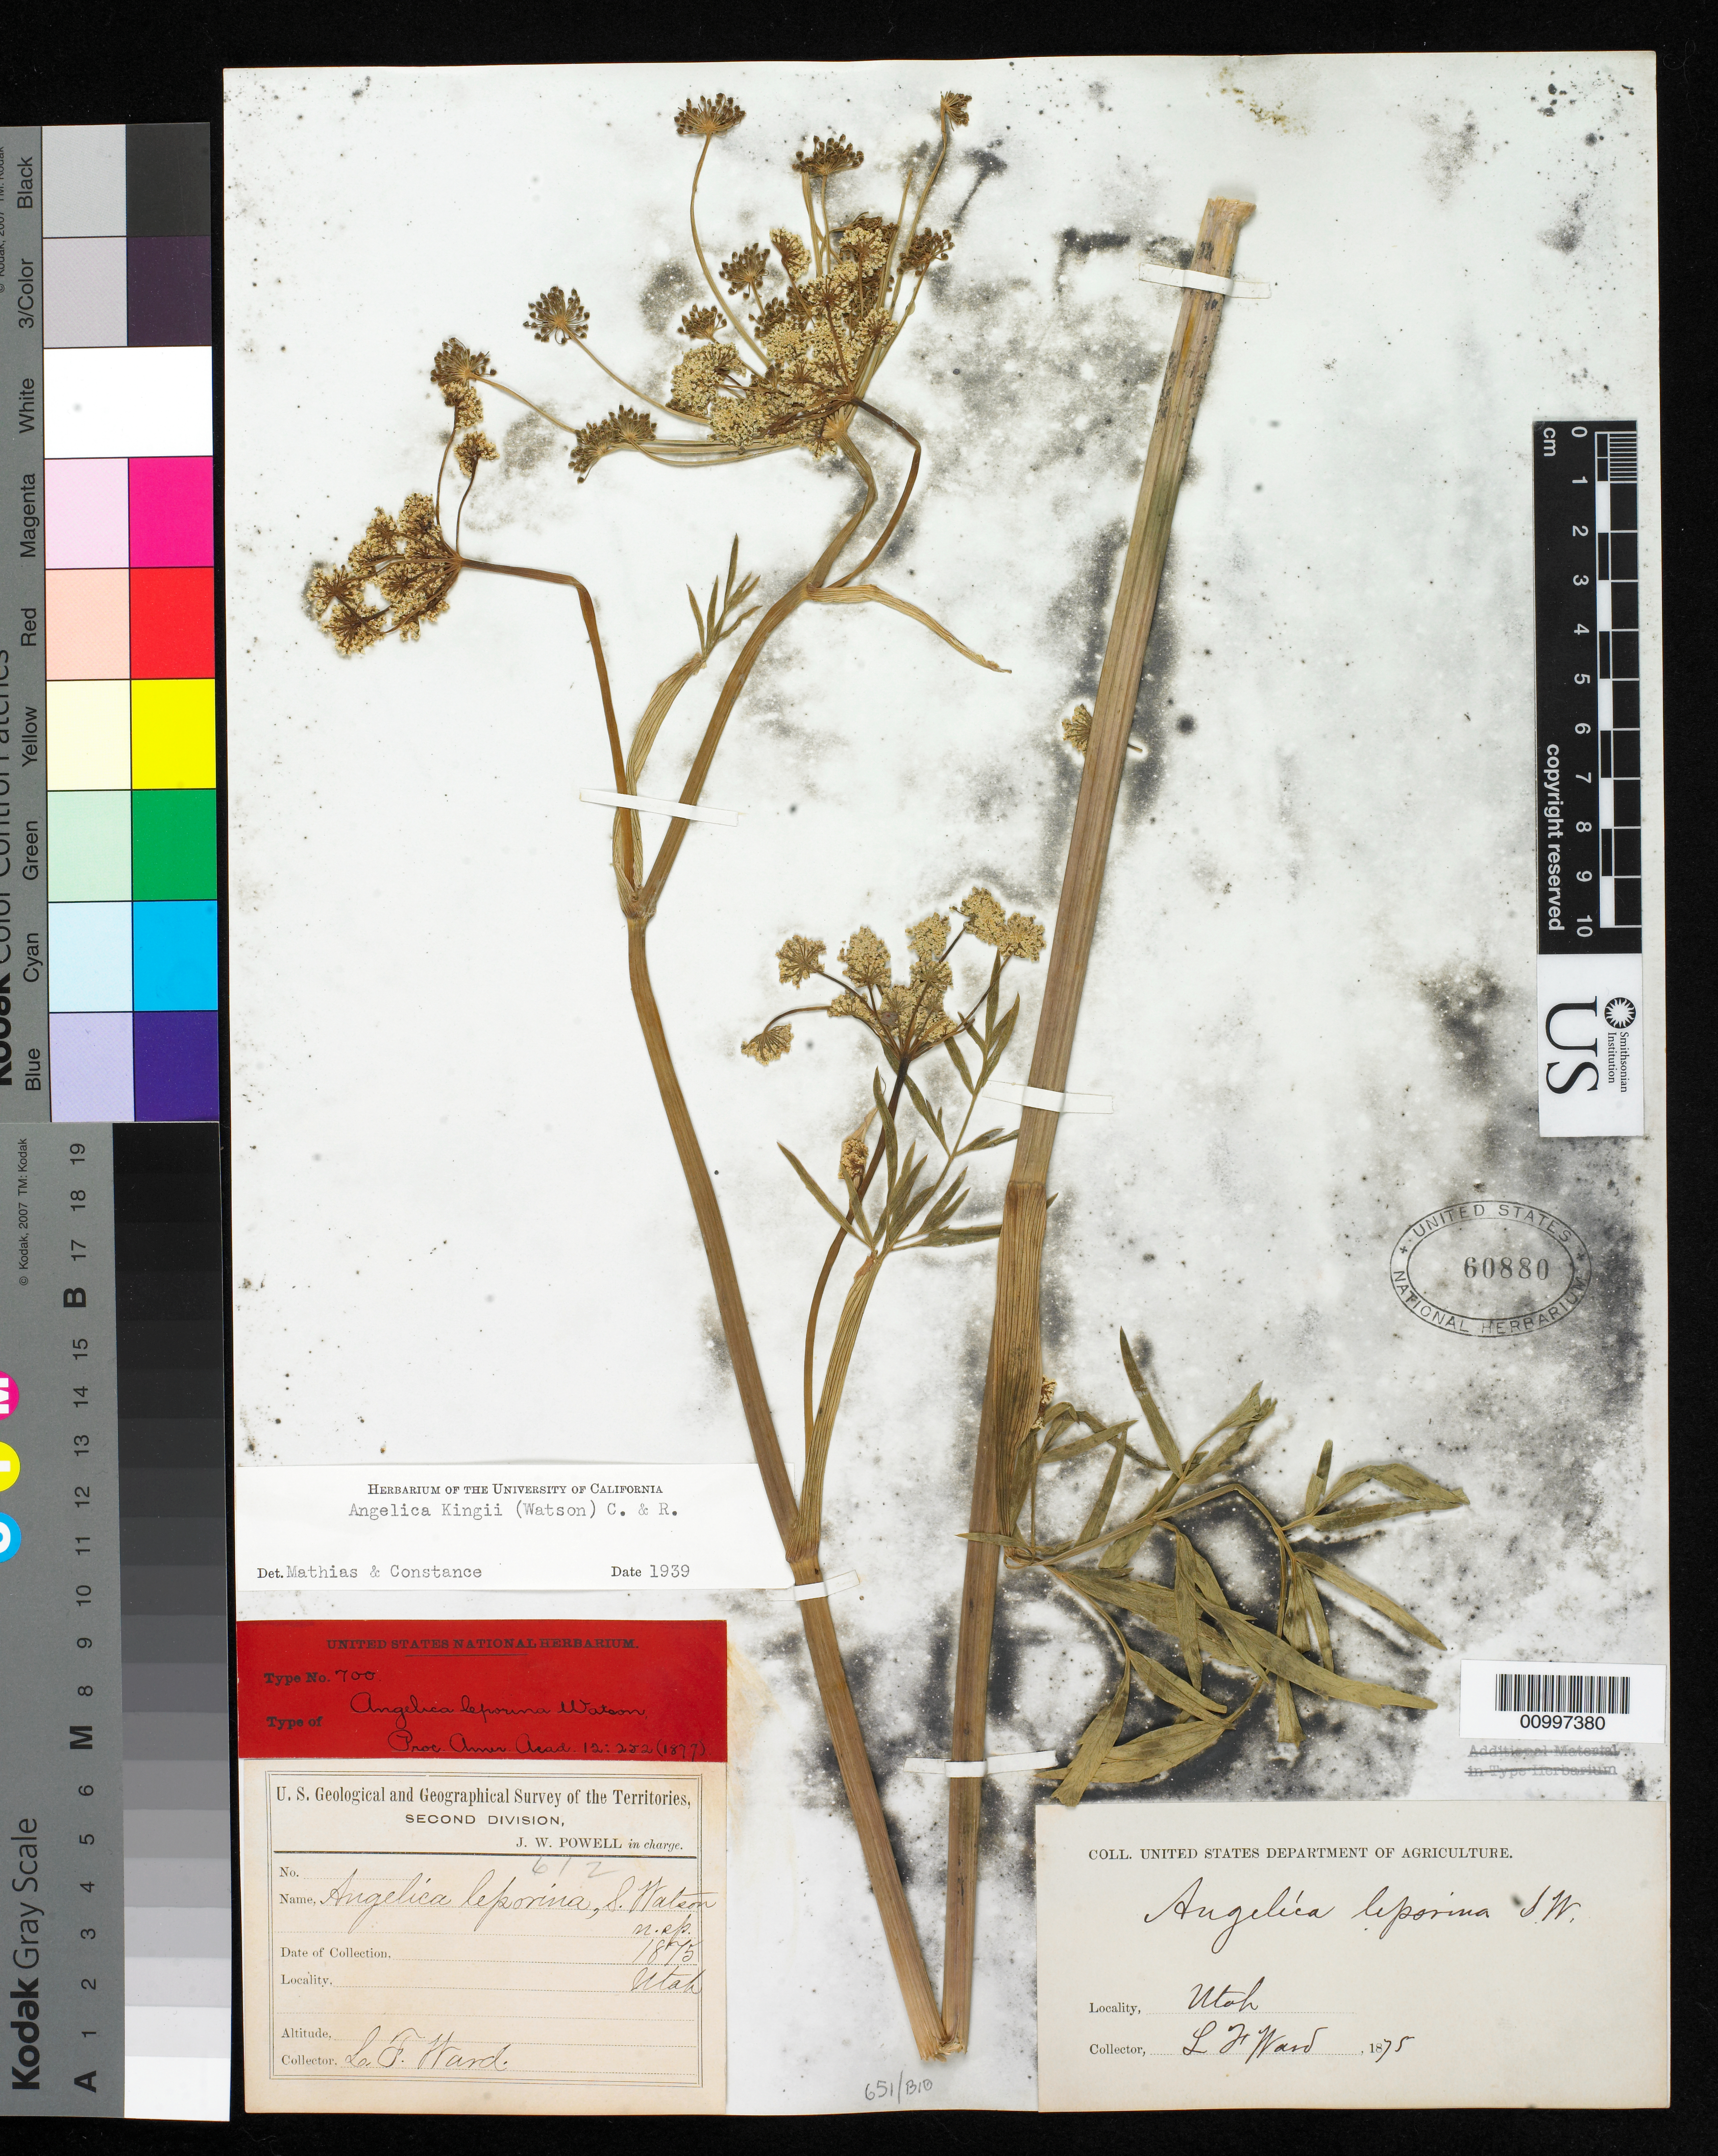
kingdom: Plantae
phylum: Tracheophyta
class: Magnoliopsida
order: Apiales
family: Apiaceae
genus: Angelica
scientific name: Angelica leporina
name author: S. Watson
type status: Isotype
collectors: L. F. Ward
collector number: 612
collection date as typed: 1875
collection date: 1875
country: United States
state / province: Utah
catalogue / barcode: US 60880